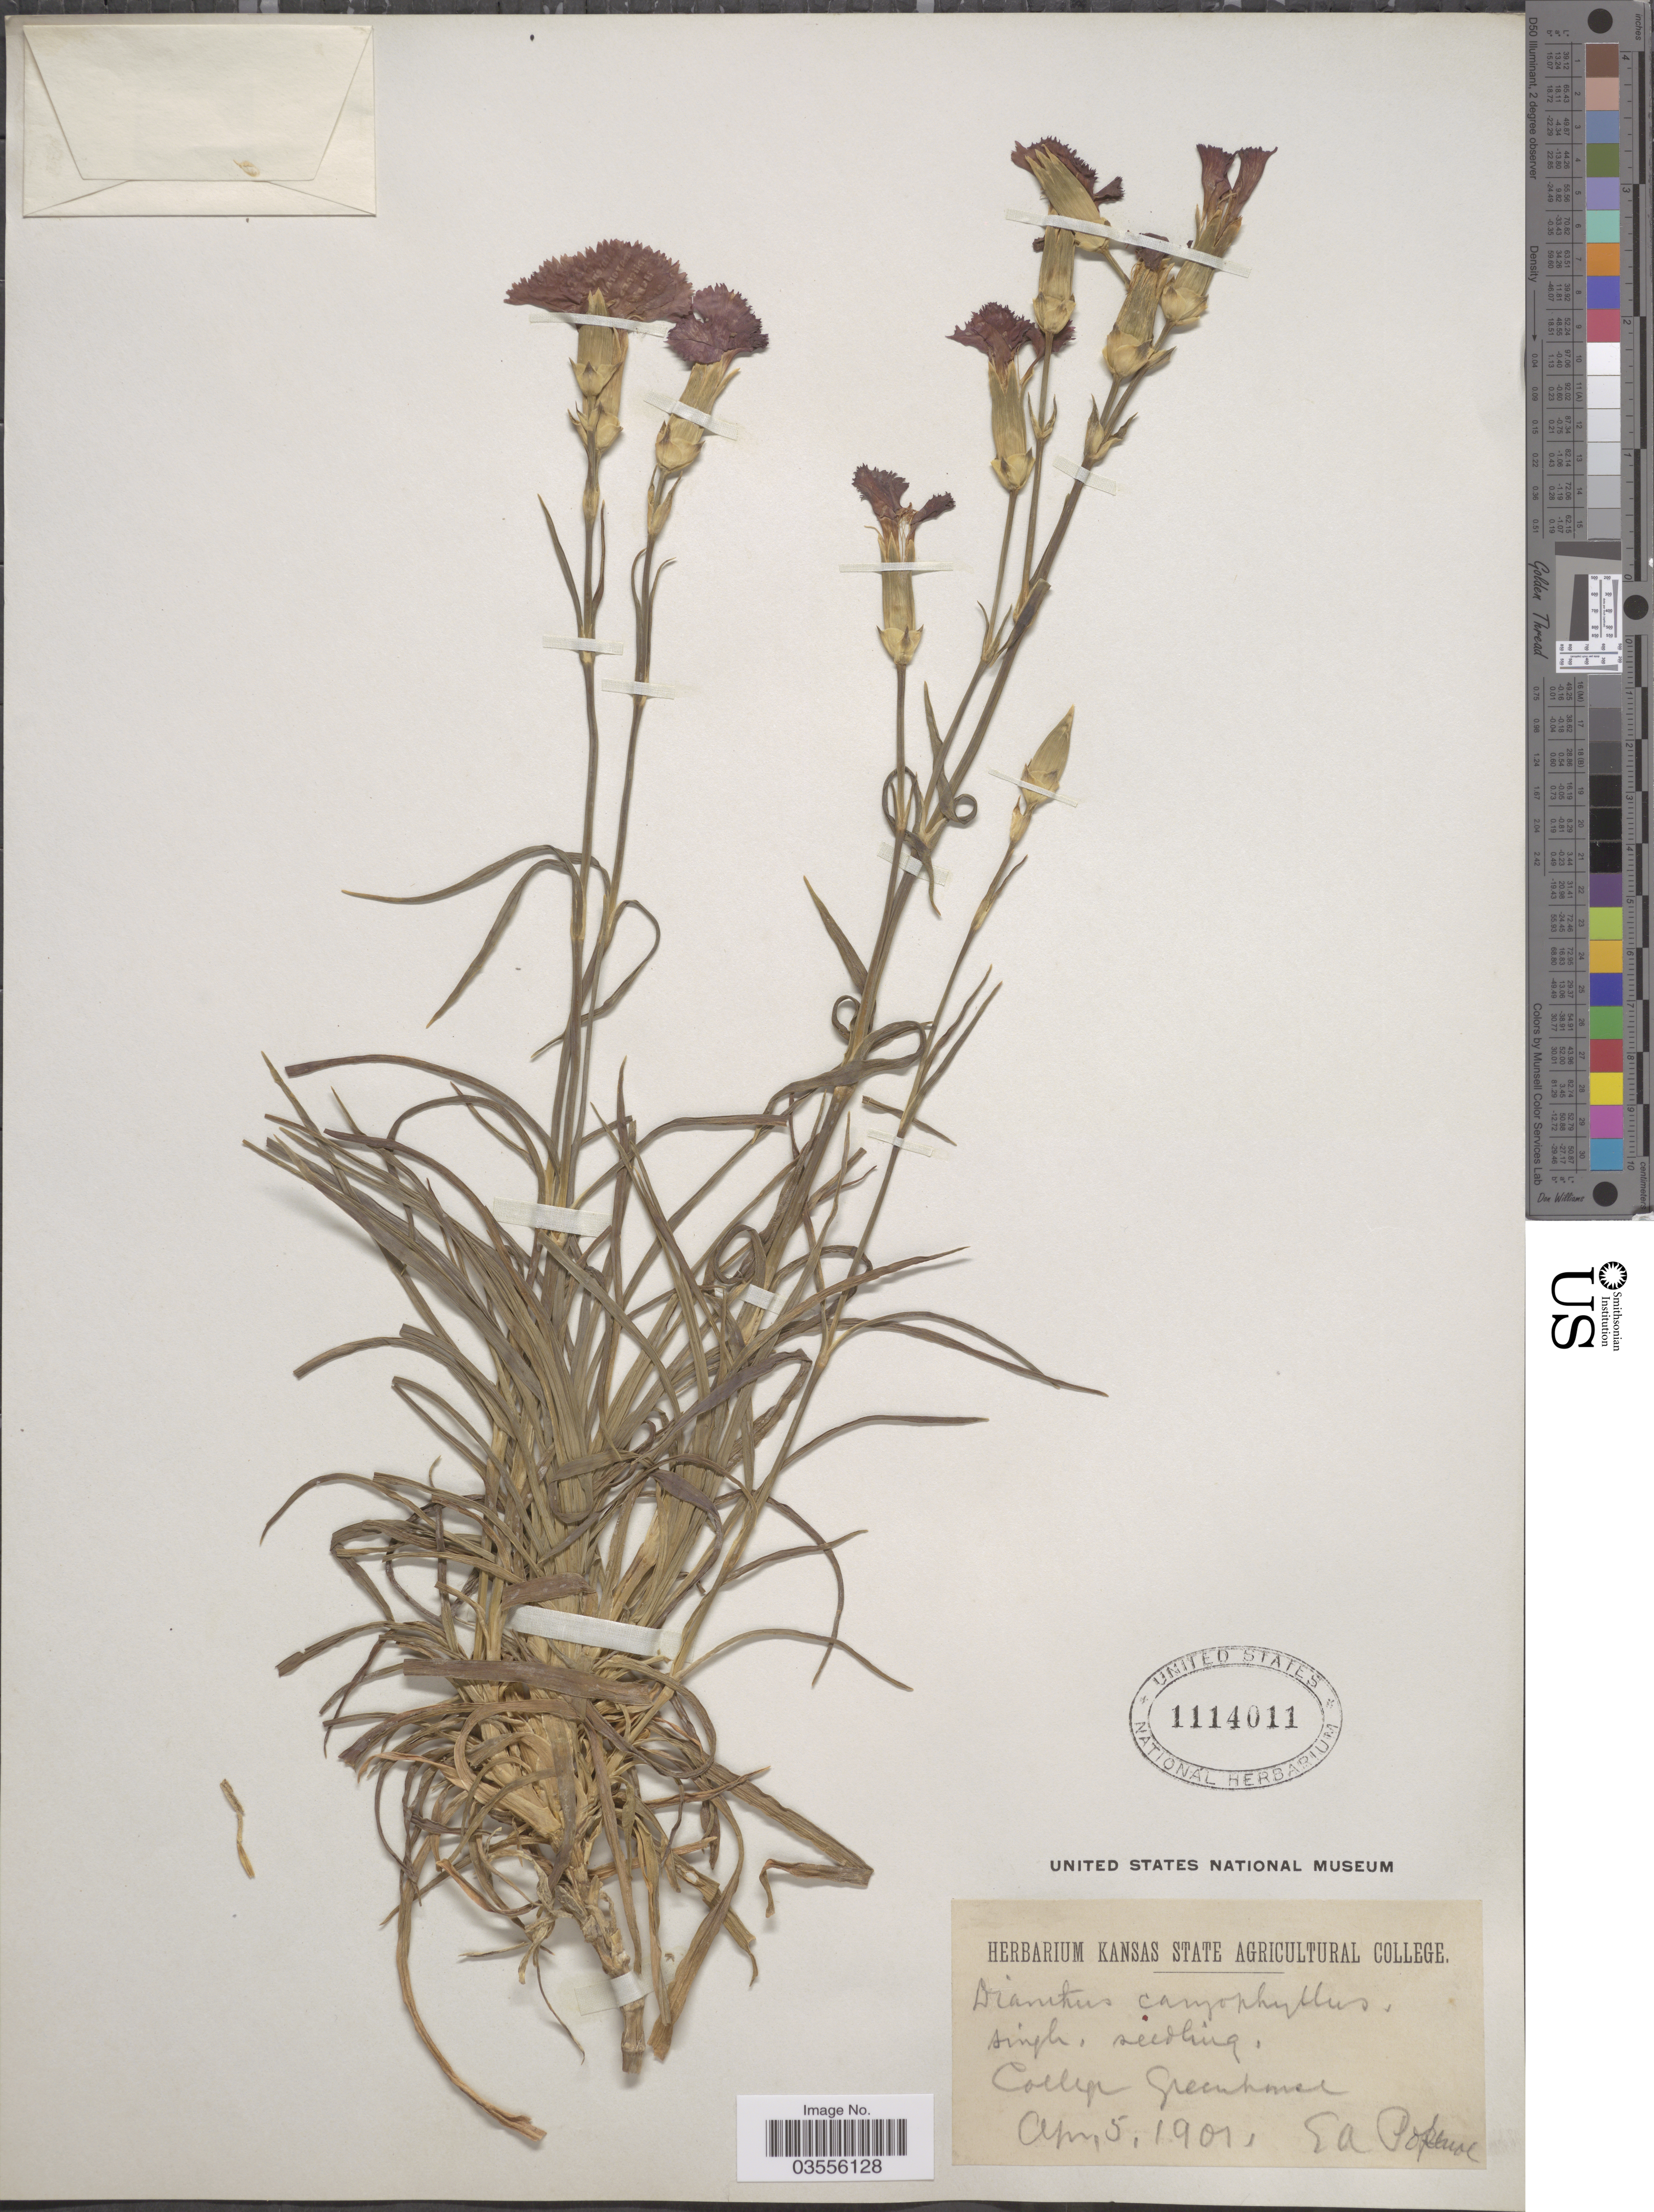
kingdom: Plantae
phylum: Tracheophyta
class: Magnoliopsida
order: Caryophyllales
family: Caryophyllaceae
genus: Dianthus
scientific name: Dianthus caryophyllus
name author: L.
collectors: E. A. Popenoe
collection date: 1901-04-05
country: United States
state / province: Kansas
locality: College Greenhouse.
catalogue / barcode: US 1114011